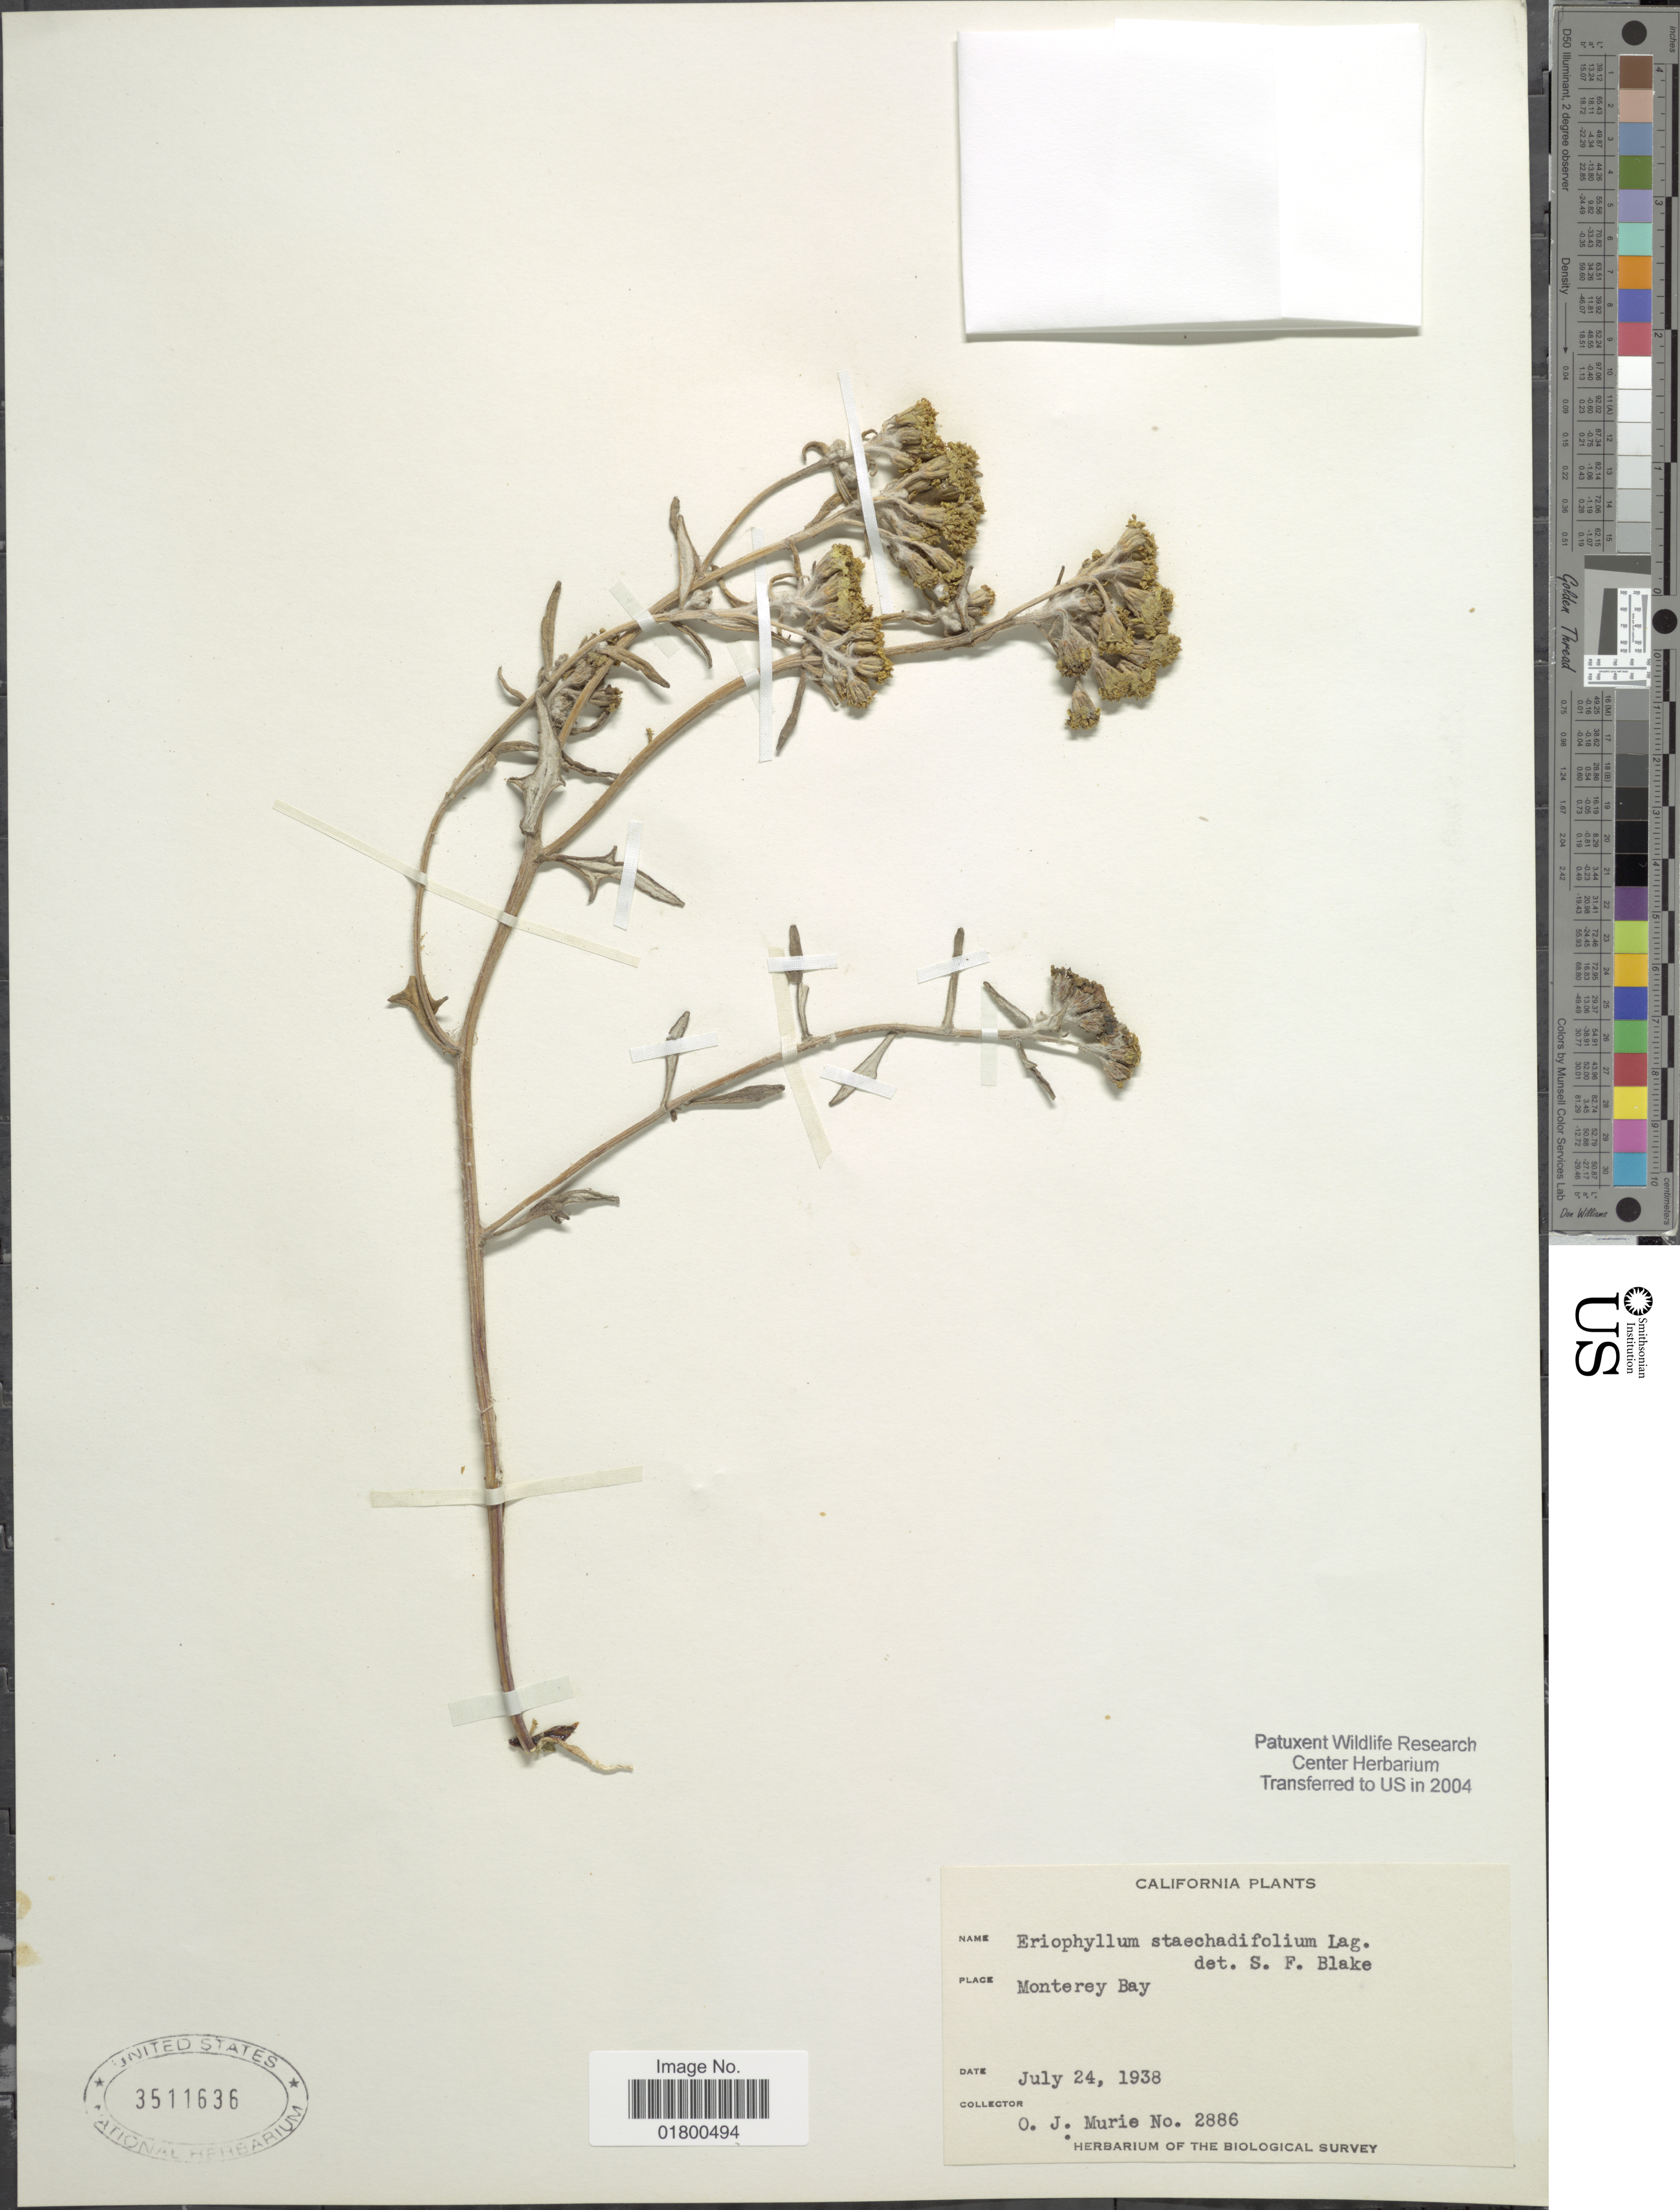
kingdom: Plantae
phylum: Tracheophyta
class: Magnoliopsida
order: Asterales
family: Asteraceae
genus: Eriophyllum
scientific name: Eriophyllum staechadifolium var. artemisiaefolium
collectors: O. Murie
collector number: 2886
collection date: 1938-07-24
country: United States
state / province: California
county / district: Monterey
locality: Monterey Bay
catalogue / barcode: US 3511636